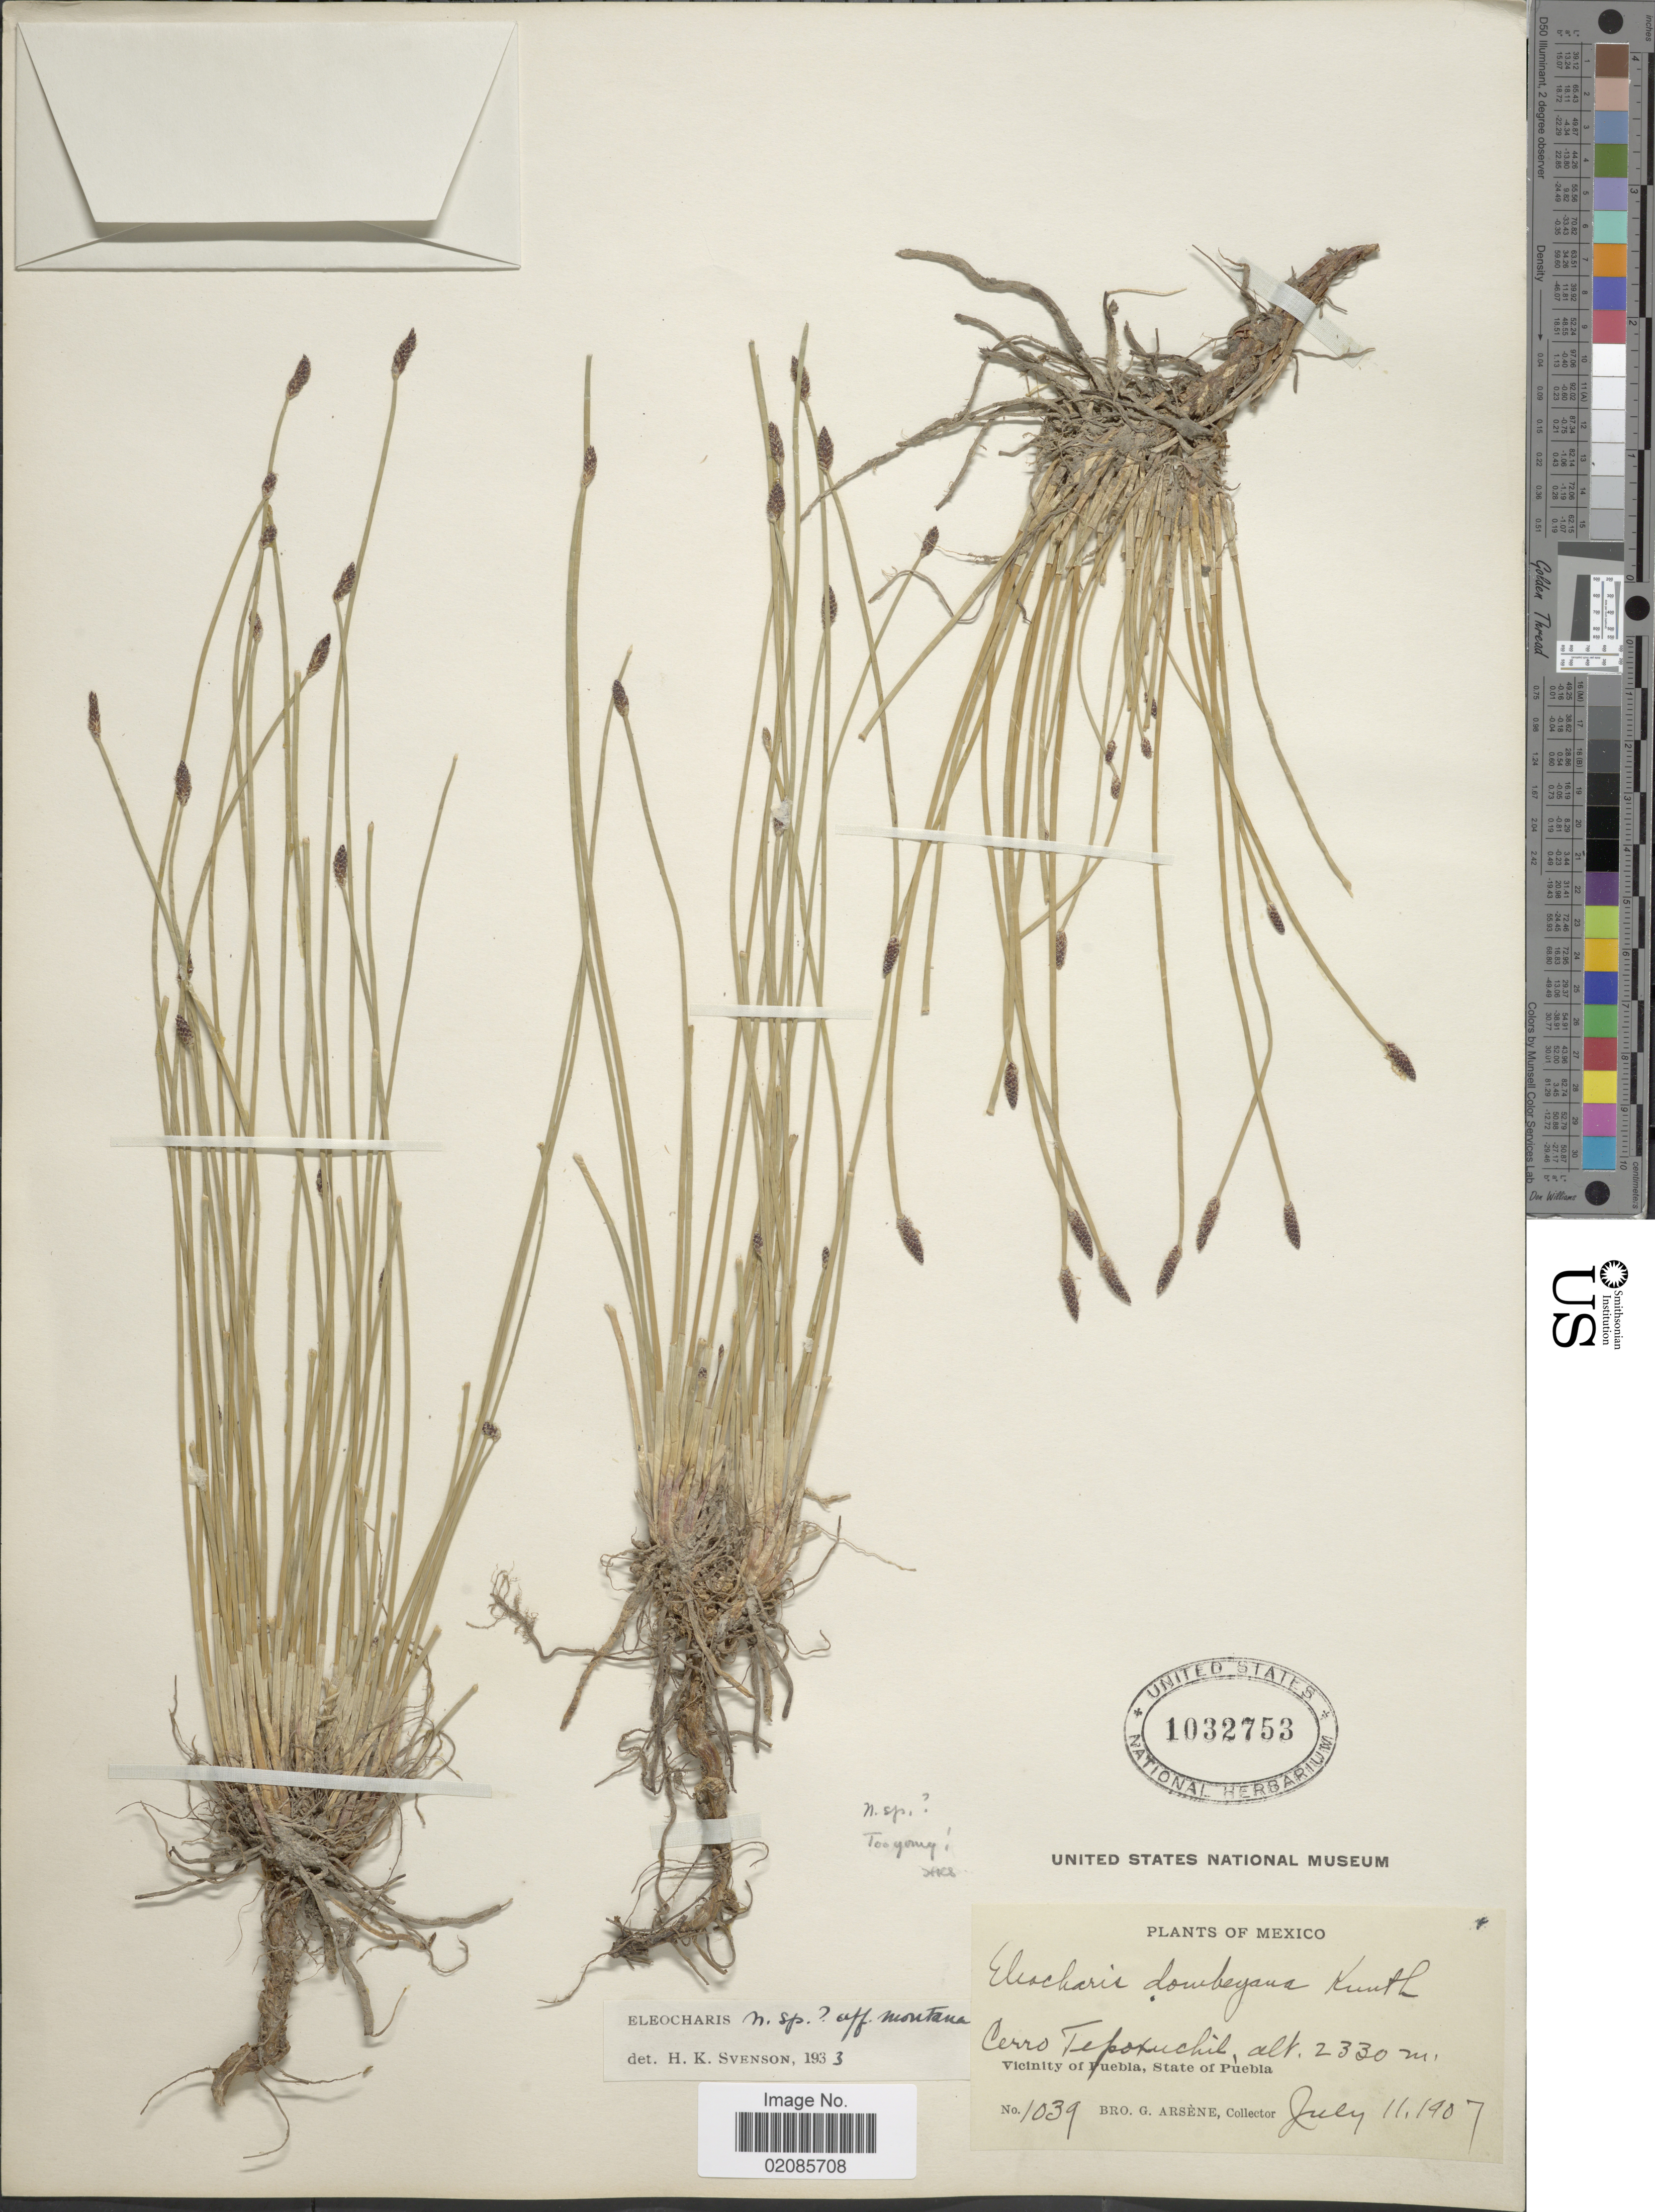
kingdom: Plantae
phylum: Tracheophyta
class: Liliopsida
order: Poales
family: Cyperaceae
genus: Eleocharis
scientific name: Eleocharis montevidensis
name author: Kunth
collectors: Bro. G. Arsène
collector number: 1039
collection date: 1907-07-11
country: Mexico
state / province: Puebla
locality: Cerro Tepoxuchil, vicinity of Puebla.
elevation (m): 2330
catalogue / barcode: US 1032753